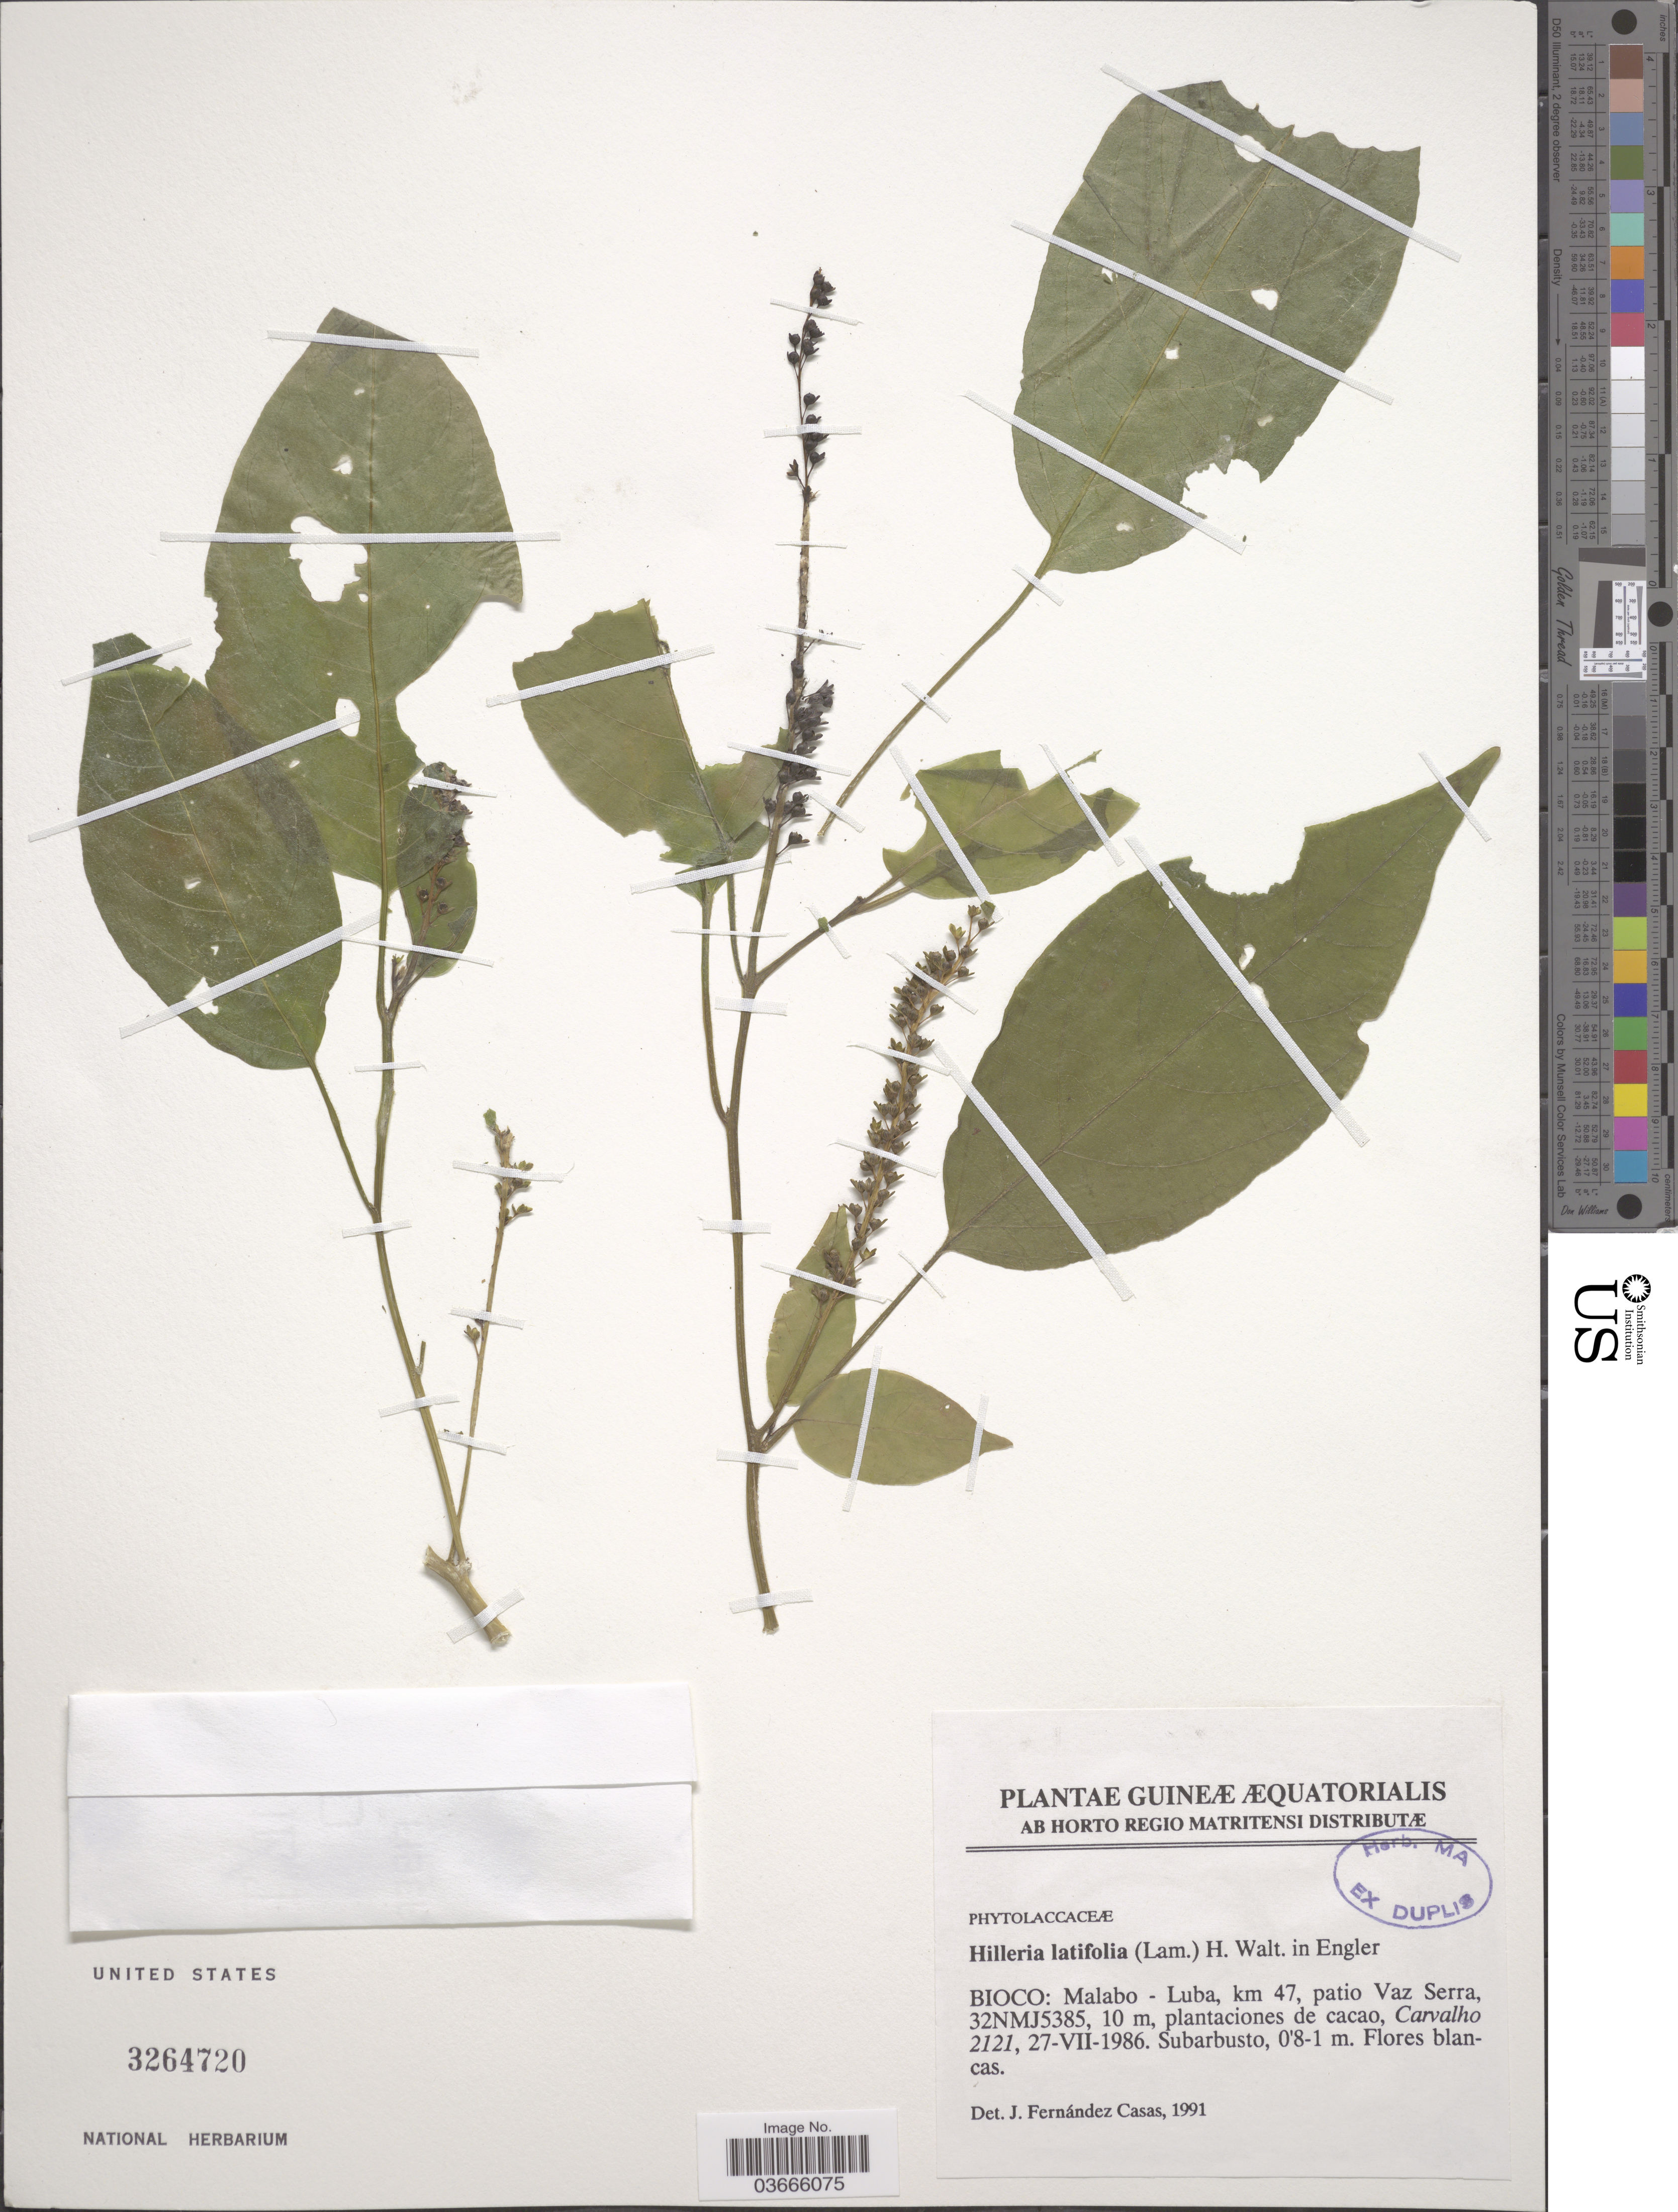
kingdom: Plantae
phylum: Tracheophyta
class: Magnoliopsida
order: Caryophyllales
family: Phytolaccaceae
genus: Hilleria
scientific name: Hilleria latifolia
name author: (Lam.) H. Walter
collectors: Carvalho, --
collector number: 2121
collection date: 1986-07-27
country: Equatorial Guinea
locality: Bioco: Malabo - Luba, km 47, patio Vaz Serra, 32NMJ5385.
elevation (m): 10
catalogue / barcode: US 3264720